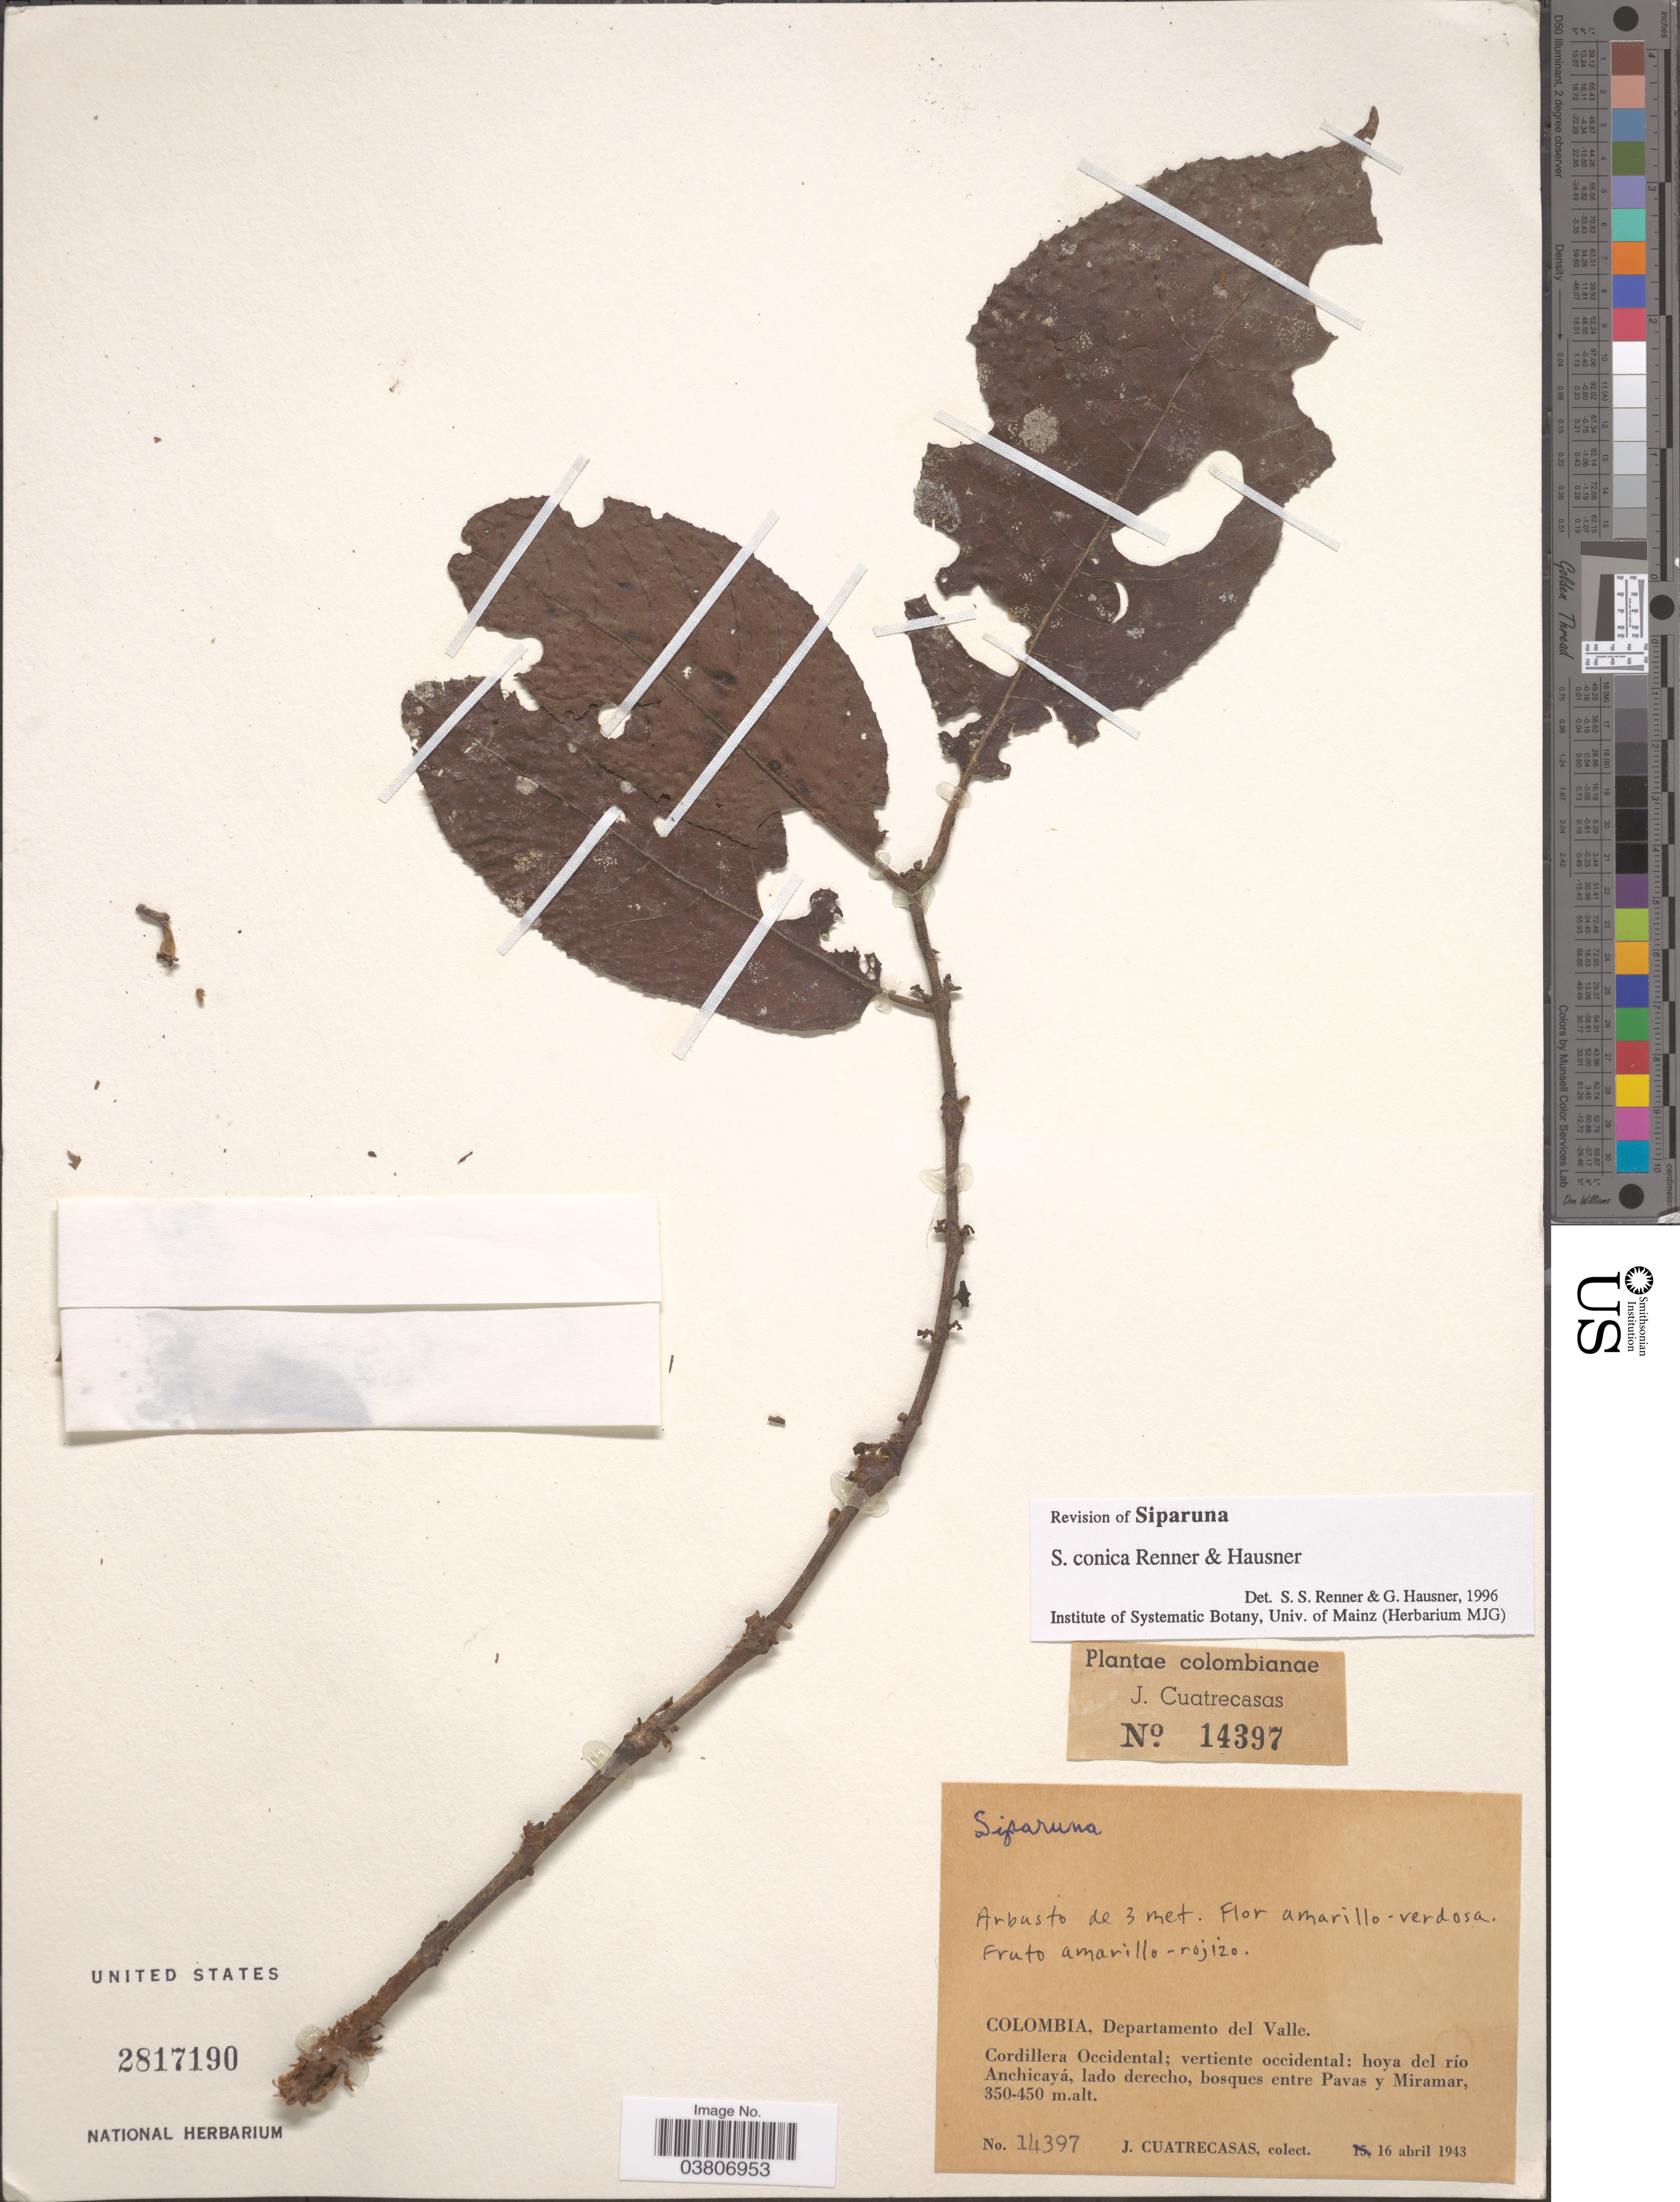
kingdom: Plantae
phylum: Tracheophyta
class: Magnoliopsida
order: Laurales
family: Siparunaceae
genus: Siparuna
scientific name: Siparuna conica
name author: S.S. Renner & Hausner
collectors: J. Cuatrecasas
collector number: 14397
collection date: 1943-04-16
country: Colombia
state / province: Valle del Cauca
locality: Departamento del Valle. Cordillera Occidental; vertiente occidental: hoya del río Anchicayá, lado derecho, bosques entre Pavas y Miramar.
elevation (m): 350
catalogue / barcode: US 2817190